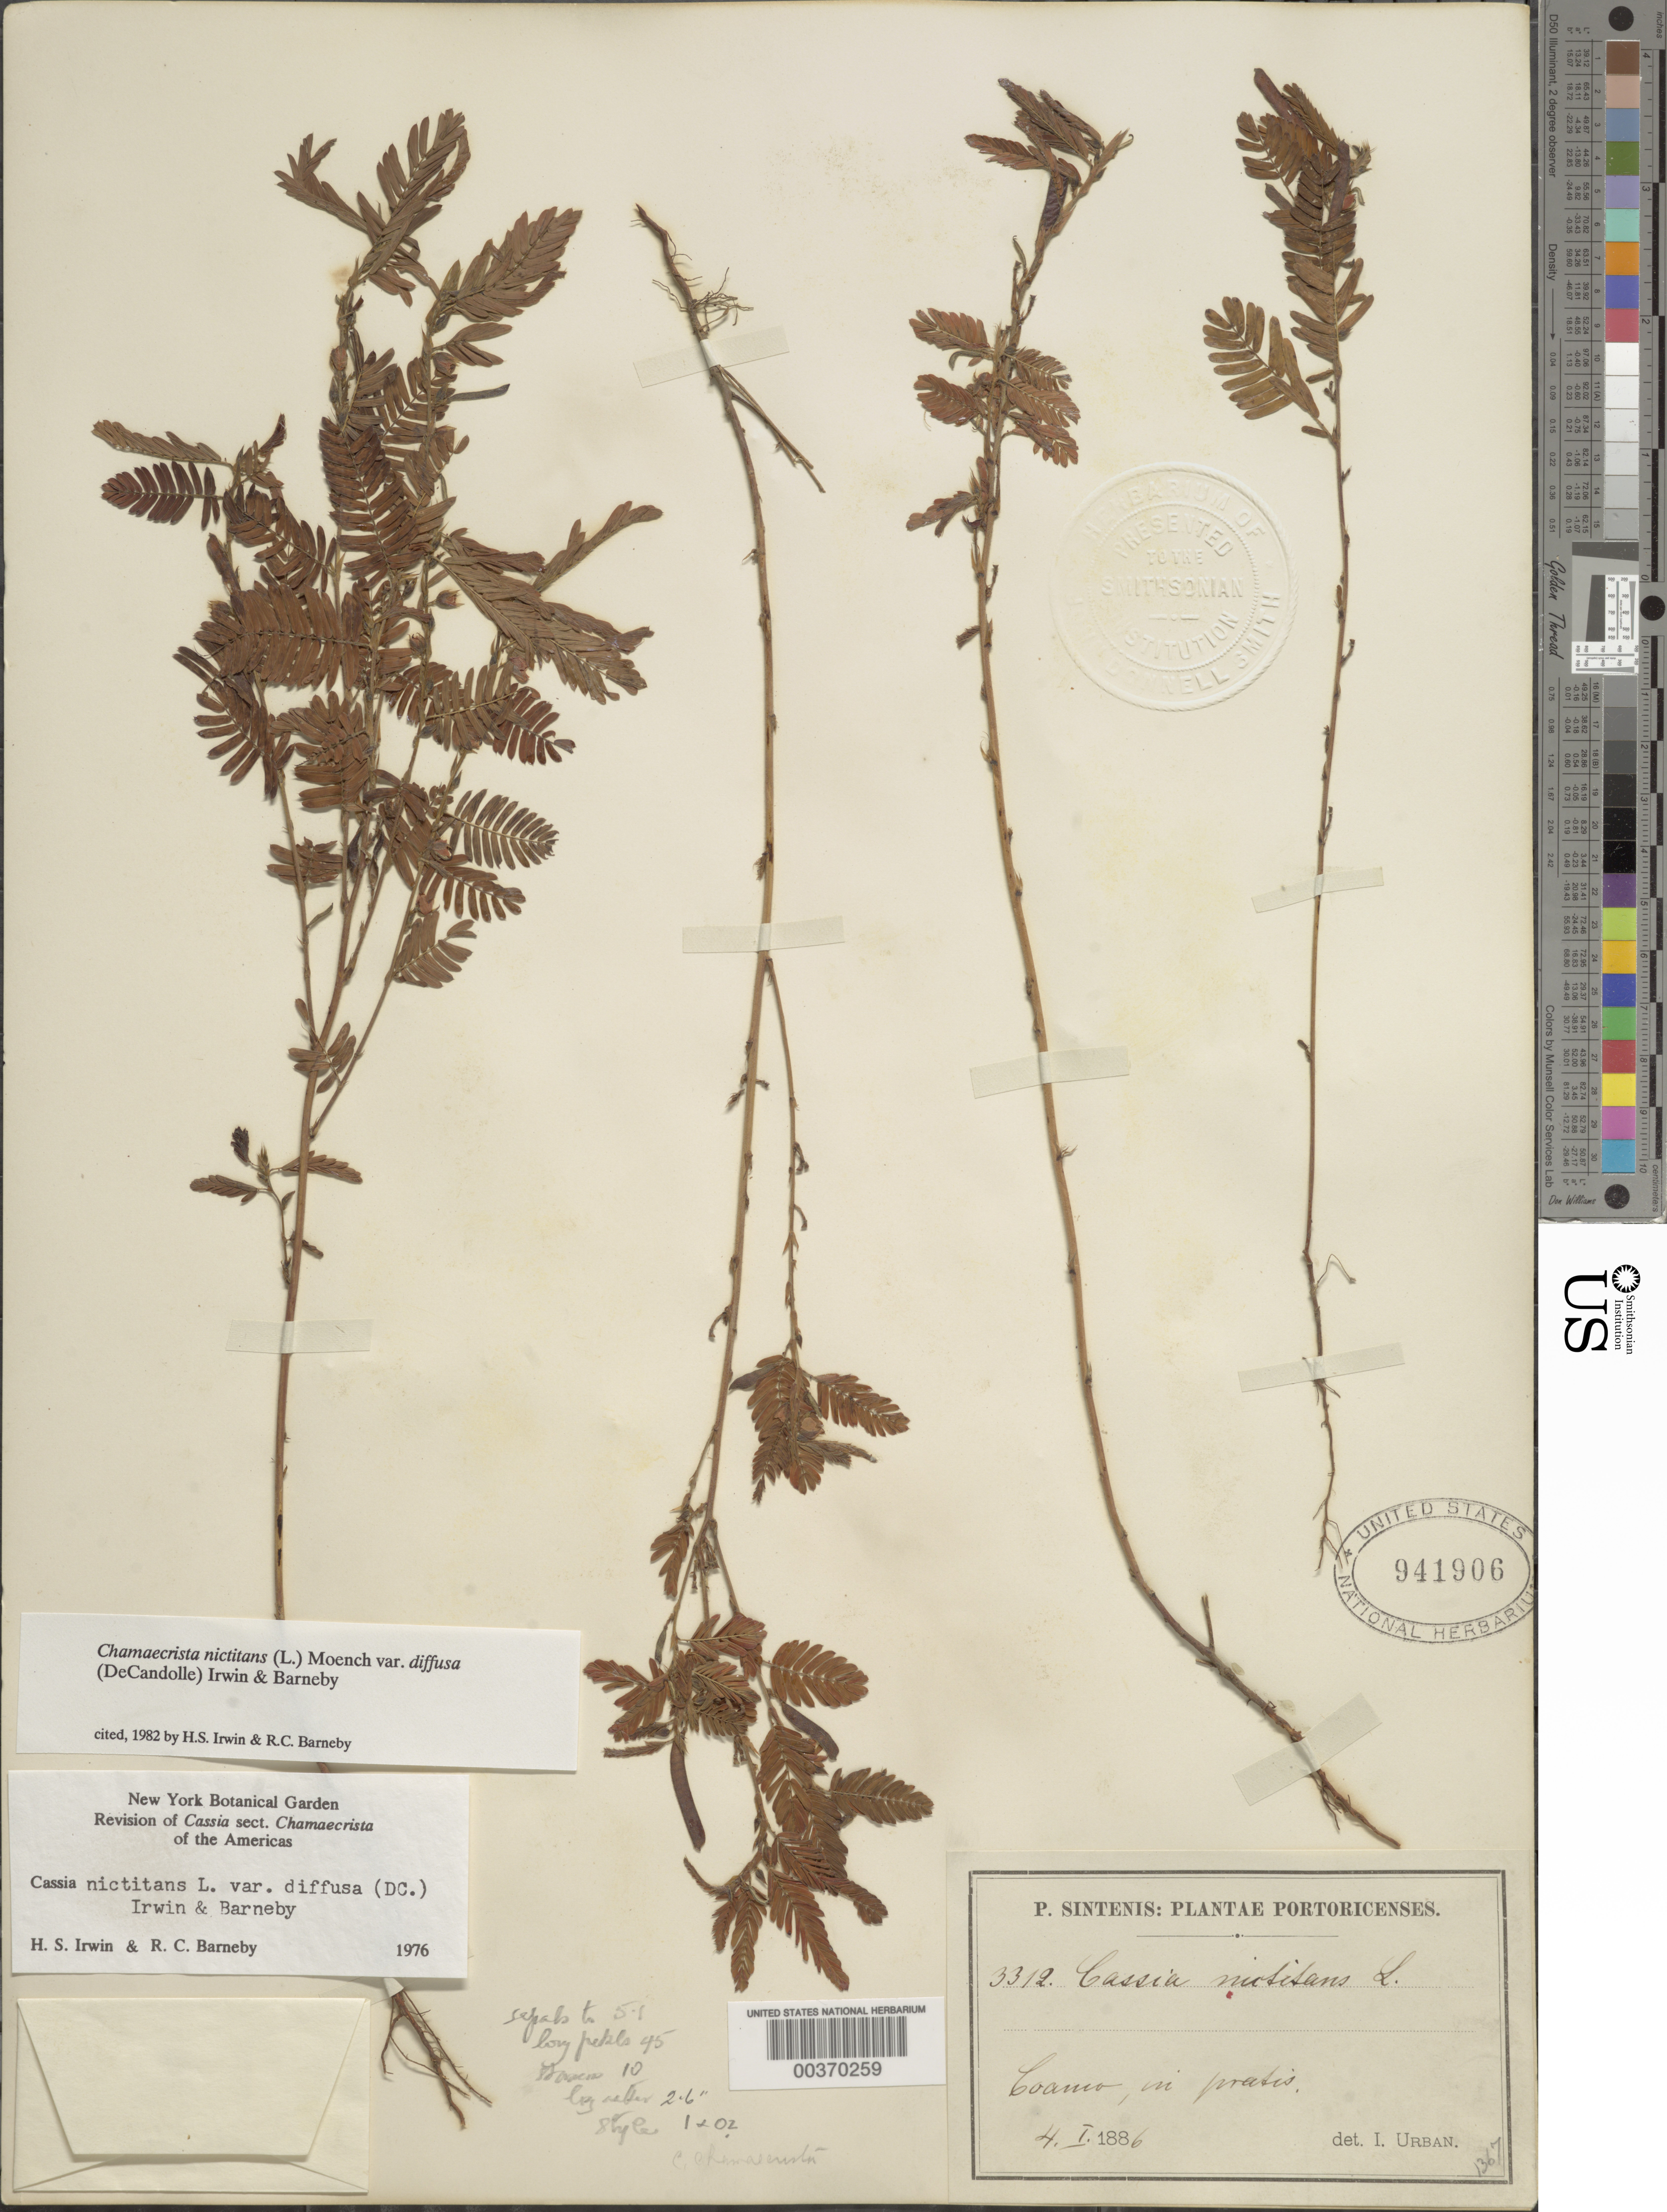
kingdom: Plantae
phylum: Tracheophyta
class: Magnoliopsida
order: Fabales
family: Fabaceae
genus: Chamaecrista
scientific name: Chamaecrista nictitans var. diffusa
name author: (DC.) H.S. Irwin & Barneby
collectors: P. Sintenis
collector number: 3312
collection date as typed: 04 Jan 1886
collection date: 1886-01-04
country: Puerto Rico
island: Greater Antilles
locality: Coamo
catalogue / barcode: US 941906